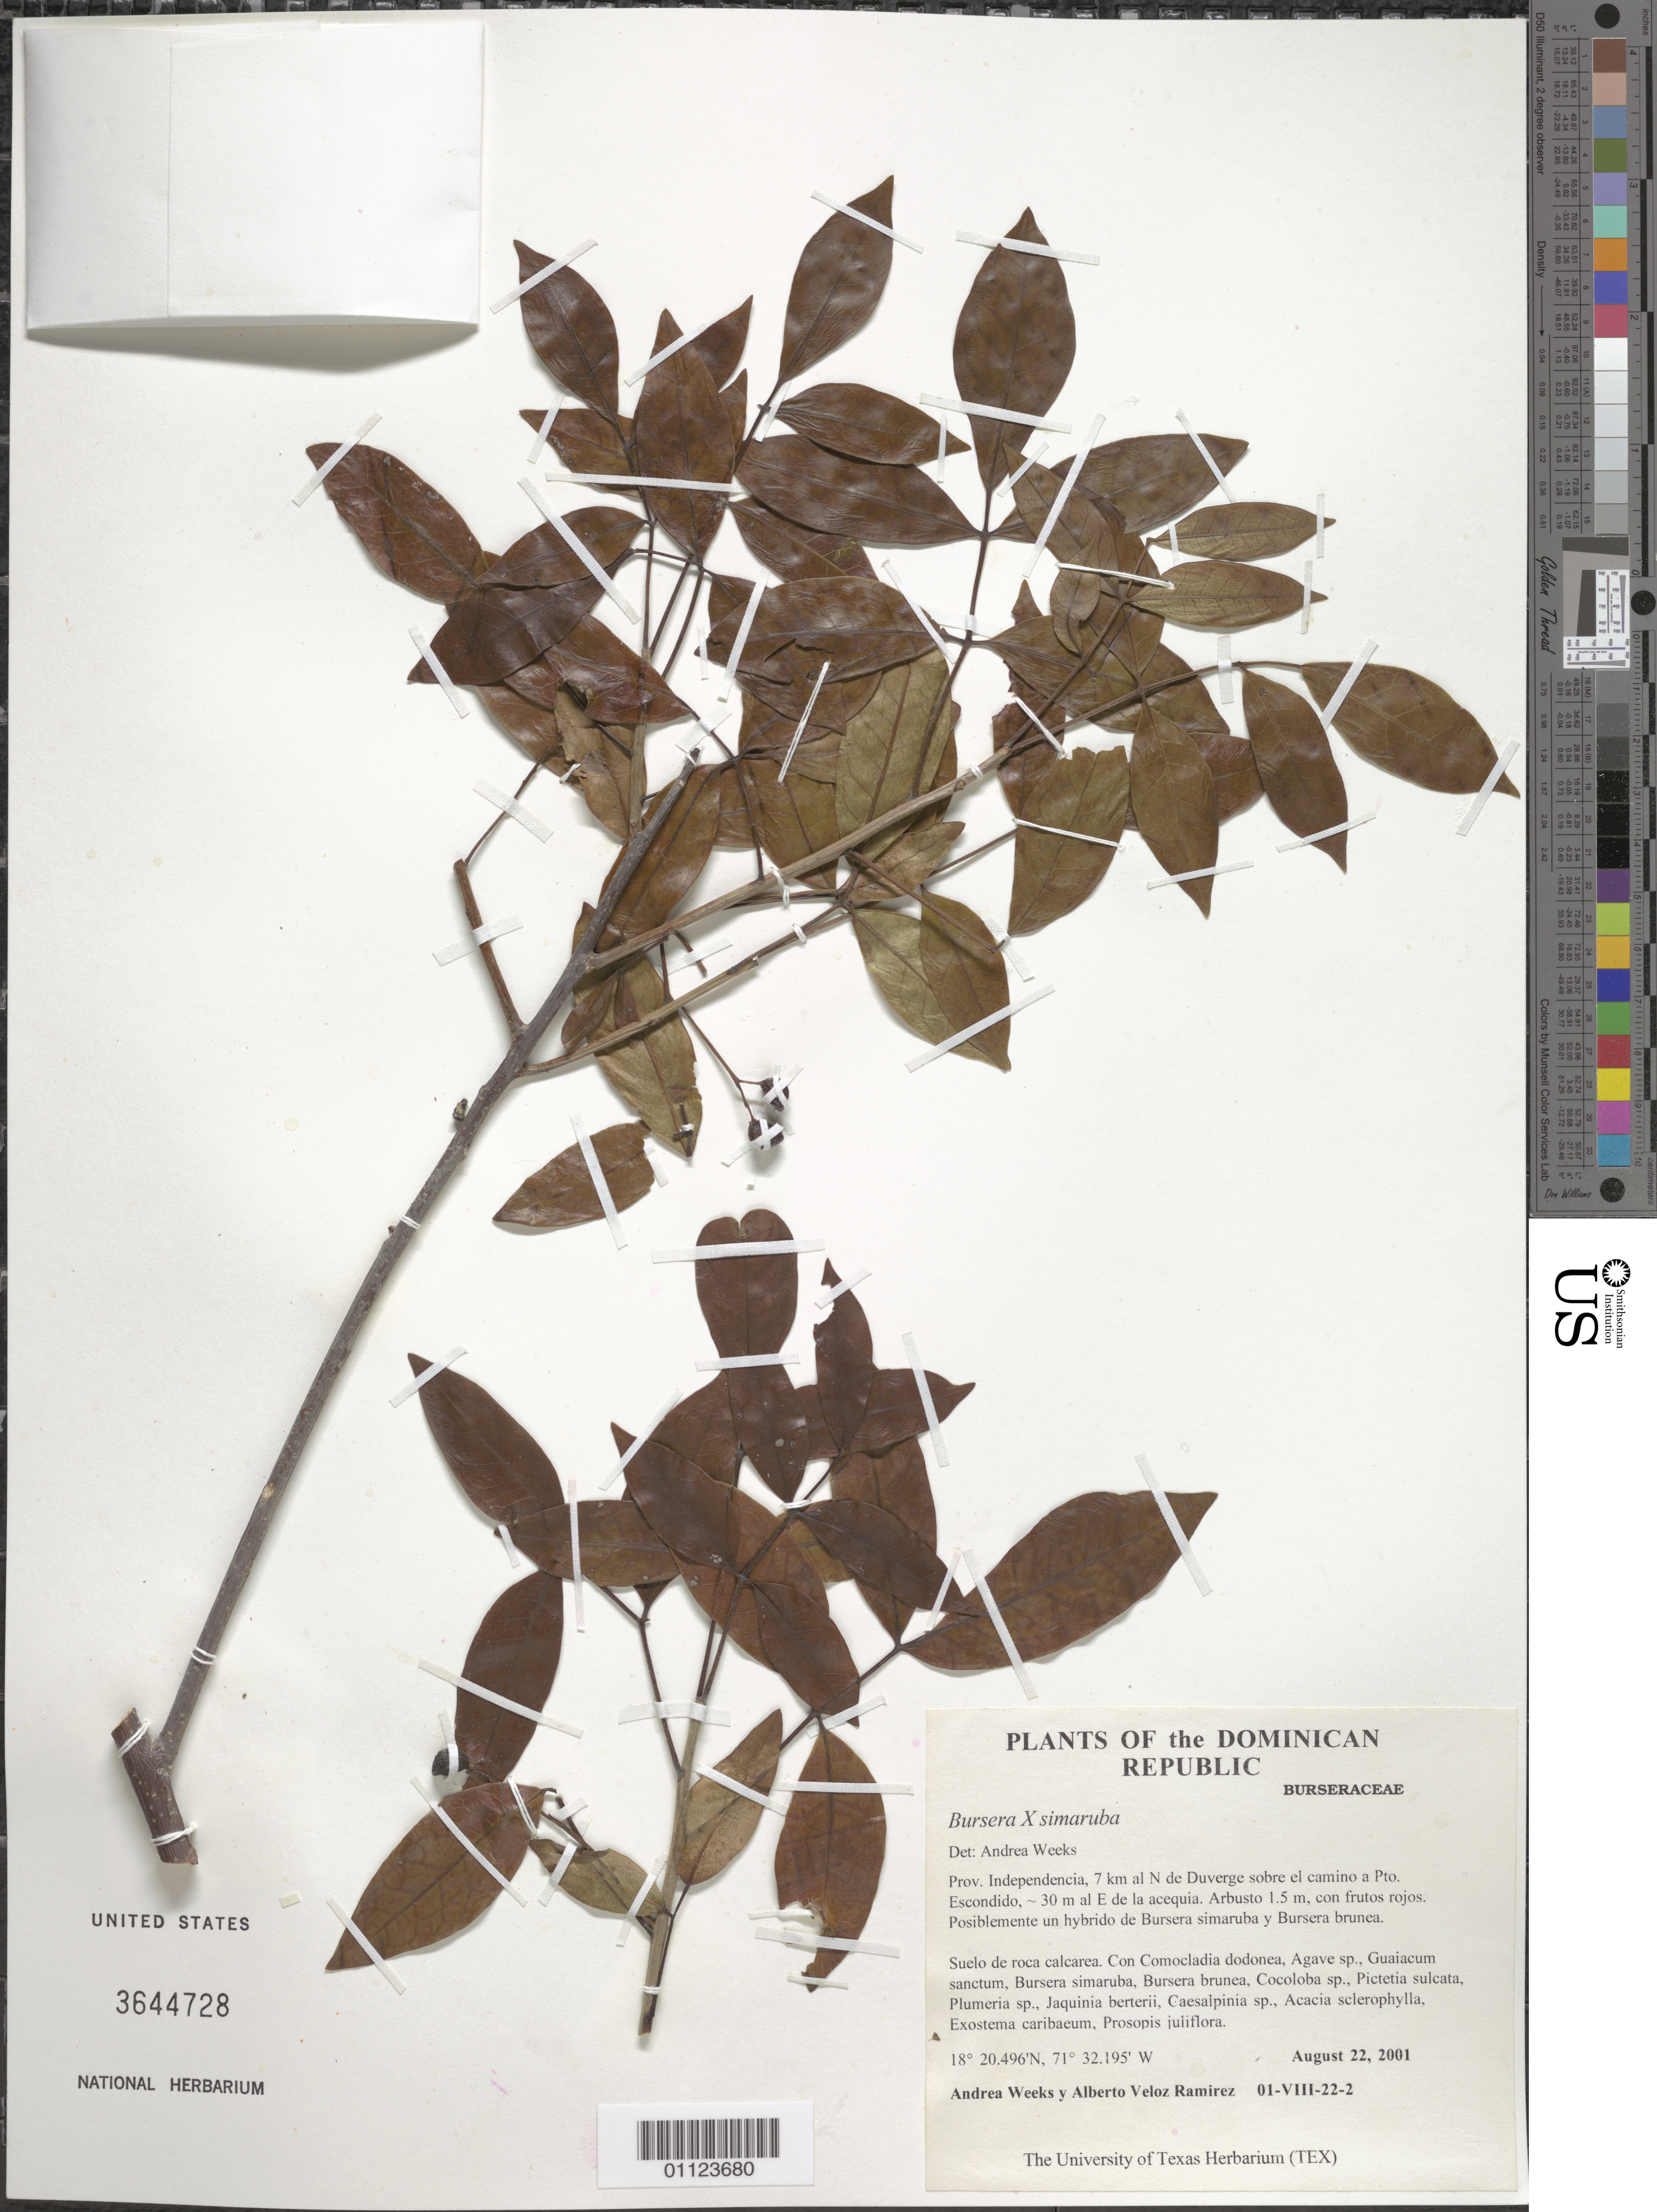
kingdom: Plantae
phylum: Tracheophyta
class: Magnoliopsida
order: Sapindales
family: Burseraceae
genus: Bursera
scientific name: Bursera simaruba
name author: (L.) Sarg.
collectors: A. Weeks & A. Veloz Ramírez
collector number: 01-VIII-22-2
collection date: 2001-08-22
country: Dominican Republic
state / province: Independencia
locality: Duverge, 7 km al n, sobre el camino a pto. Escondido, ca. 30 m al E de la acequia.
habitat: Suelo de roca calcera. Con comocladia dodonea, Agave sp., Guaiacum anctum, Bursera simaruba, Bursera brunea, Cocoloba sp., Pietetia sulcata, Plumeria sp., Jaquinia berterii, Caesalpinia sp., Acacia sclerophylla, Exostema caribaeum, Prosopis juliflora.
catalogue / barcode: US 3644728